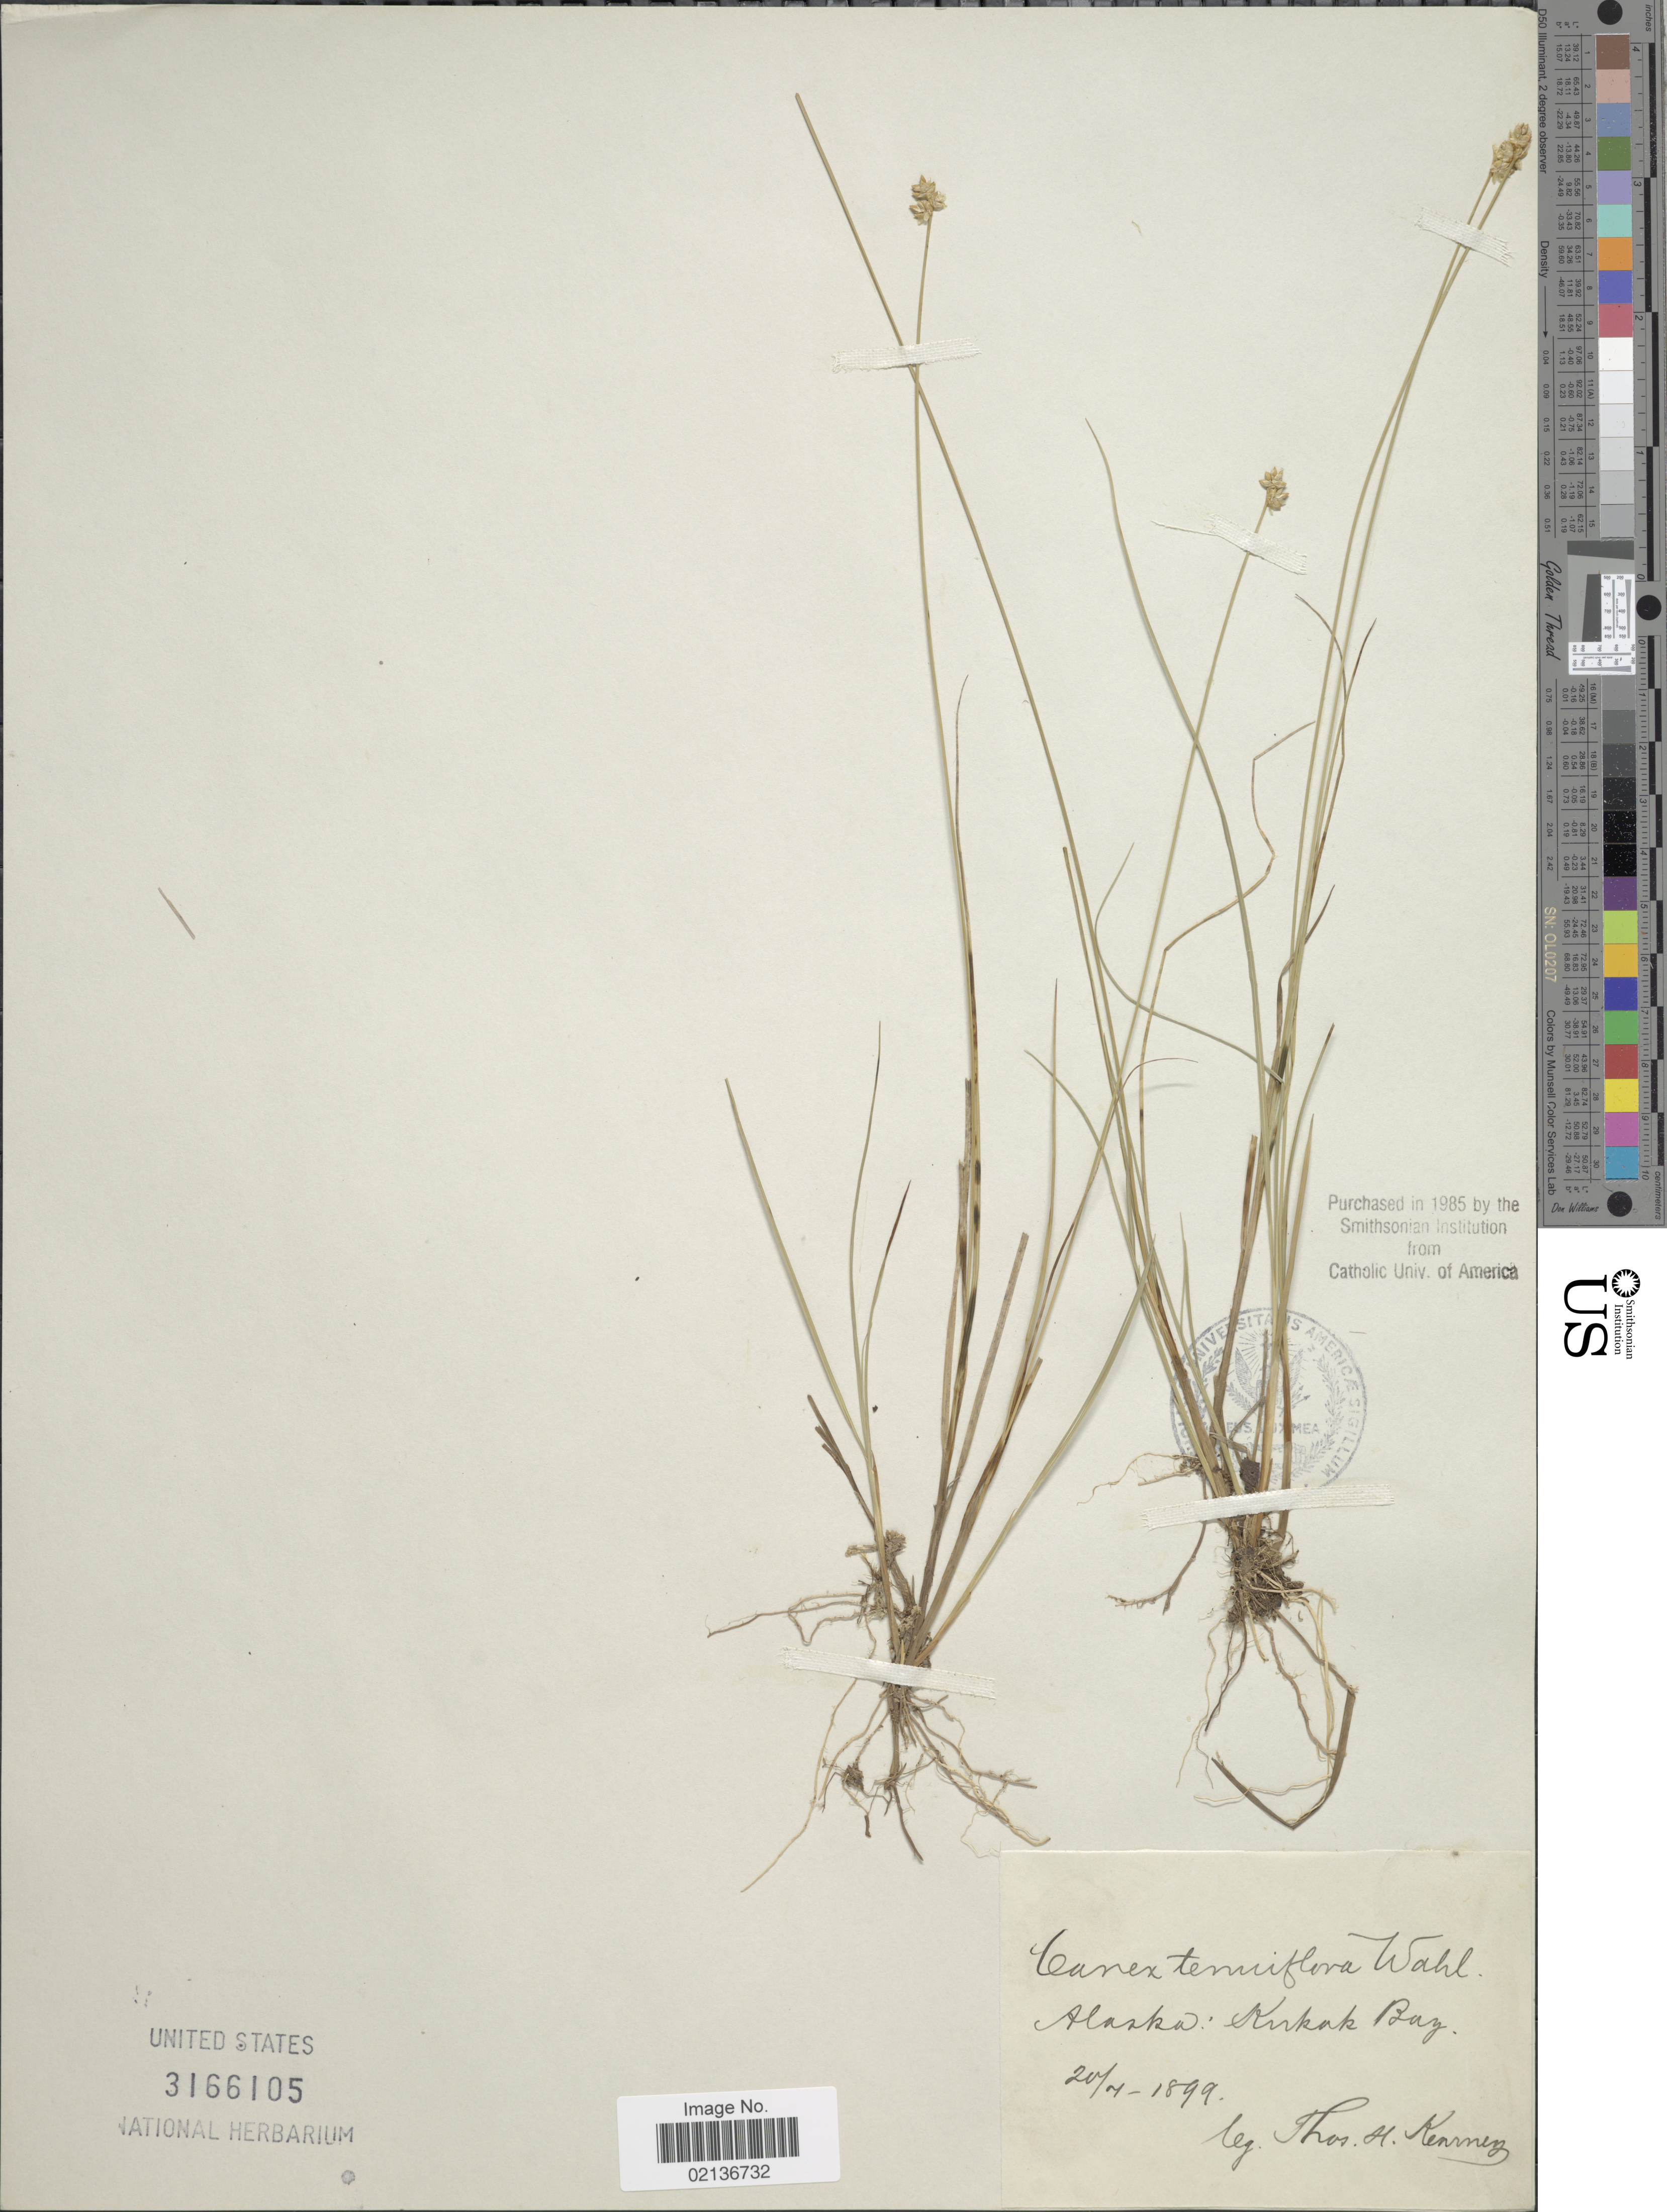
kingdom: Plantae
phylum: Tracheophyta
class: Liliopsida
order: Poales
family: Cyperaceae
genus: Carex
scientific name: Carex tenuiflora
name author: Wahlenb.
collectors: T. H. Kearney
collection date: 1899-07-20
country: United States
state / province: Alaska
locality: Alaska, Kadiak Bog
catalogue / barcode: US 3166105